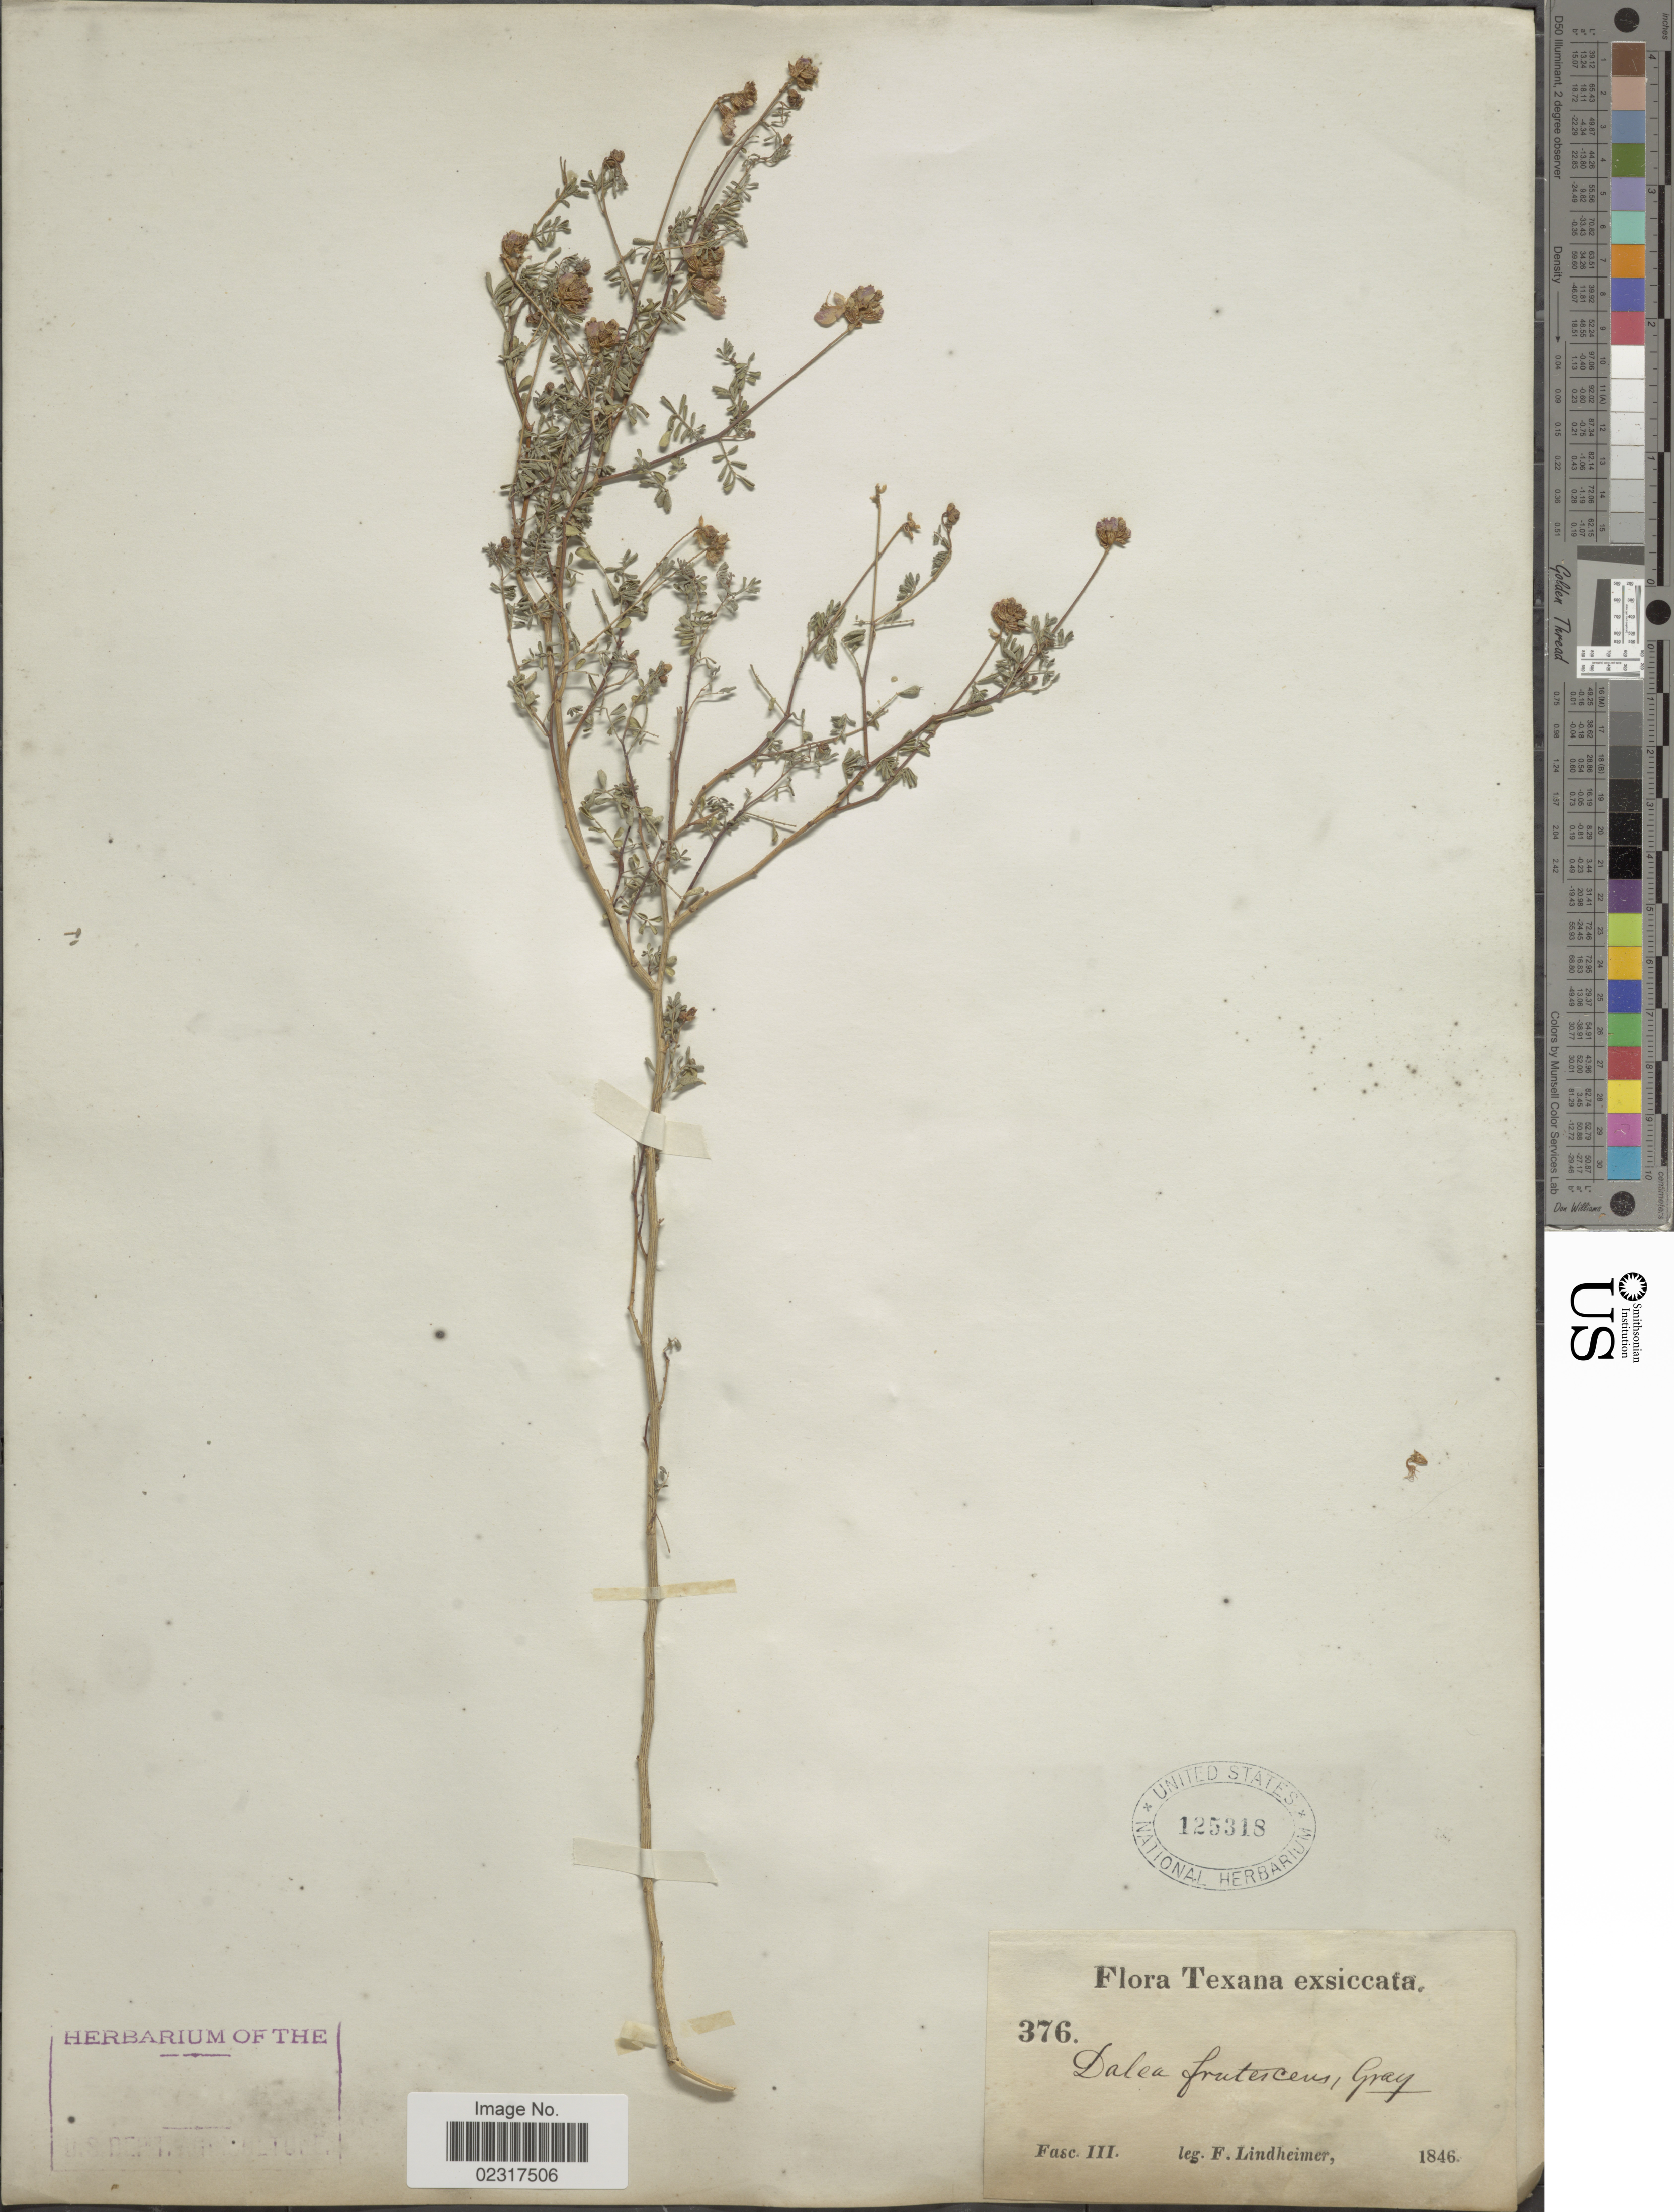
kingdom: Plantae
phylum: Tracheophyta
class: Magnoliopsida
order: Fabales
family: Fabaceae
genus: Dalea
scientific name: Dalea frutescens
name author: A. Gray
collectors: F. Lindheimer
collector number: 376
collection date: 1846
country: United States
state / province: Texas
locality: Texana.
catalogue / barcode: US 125318